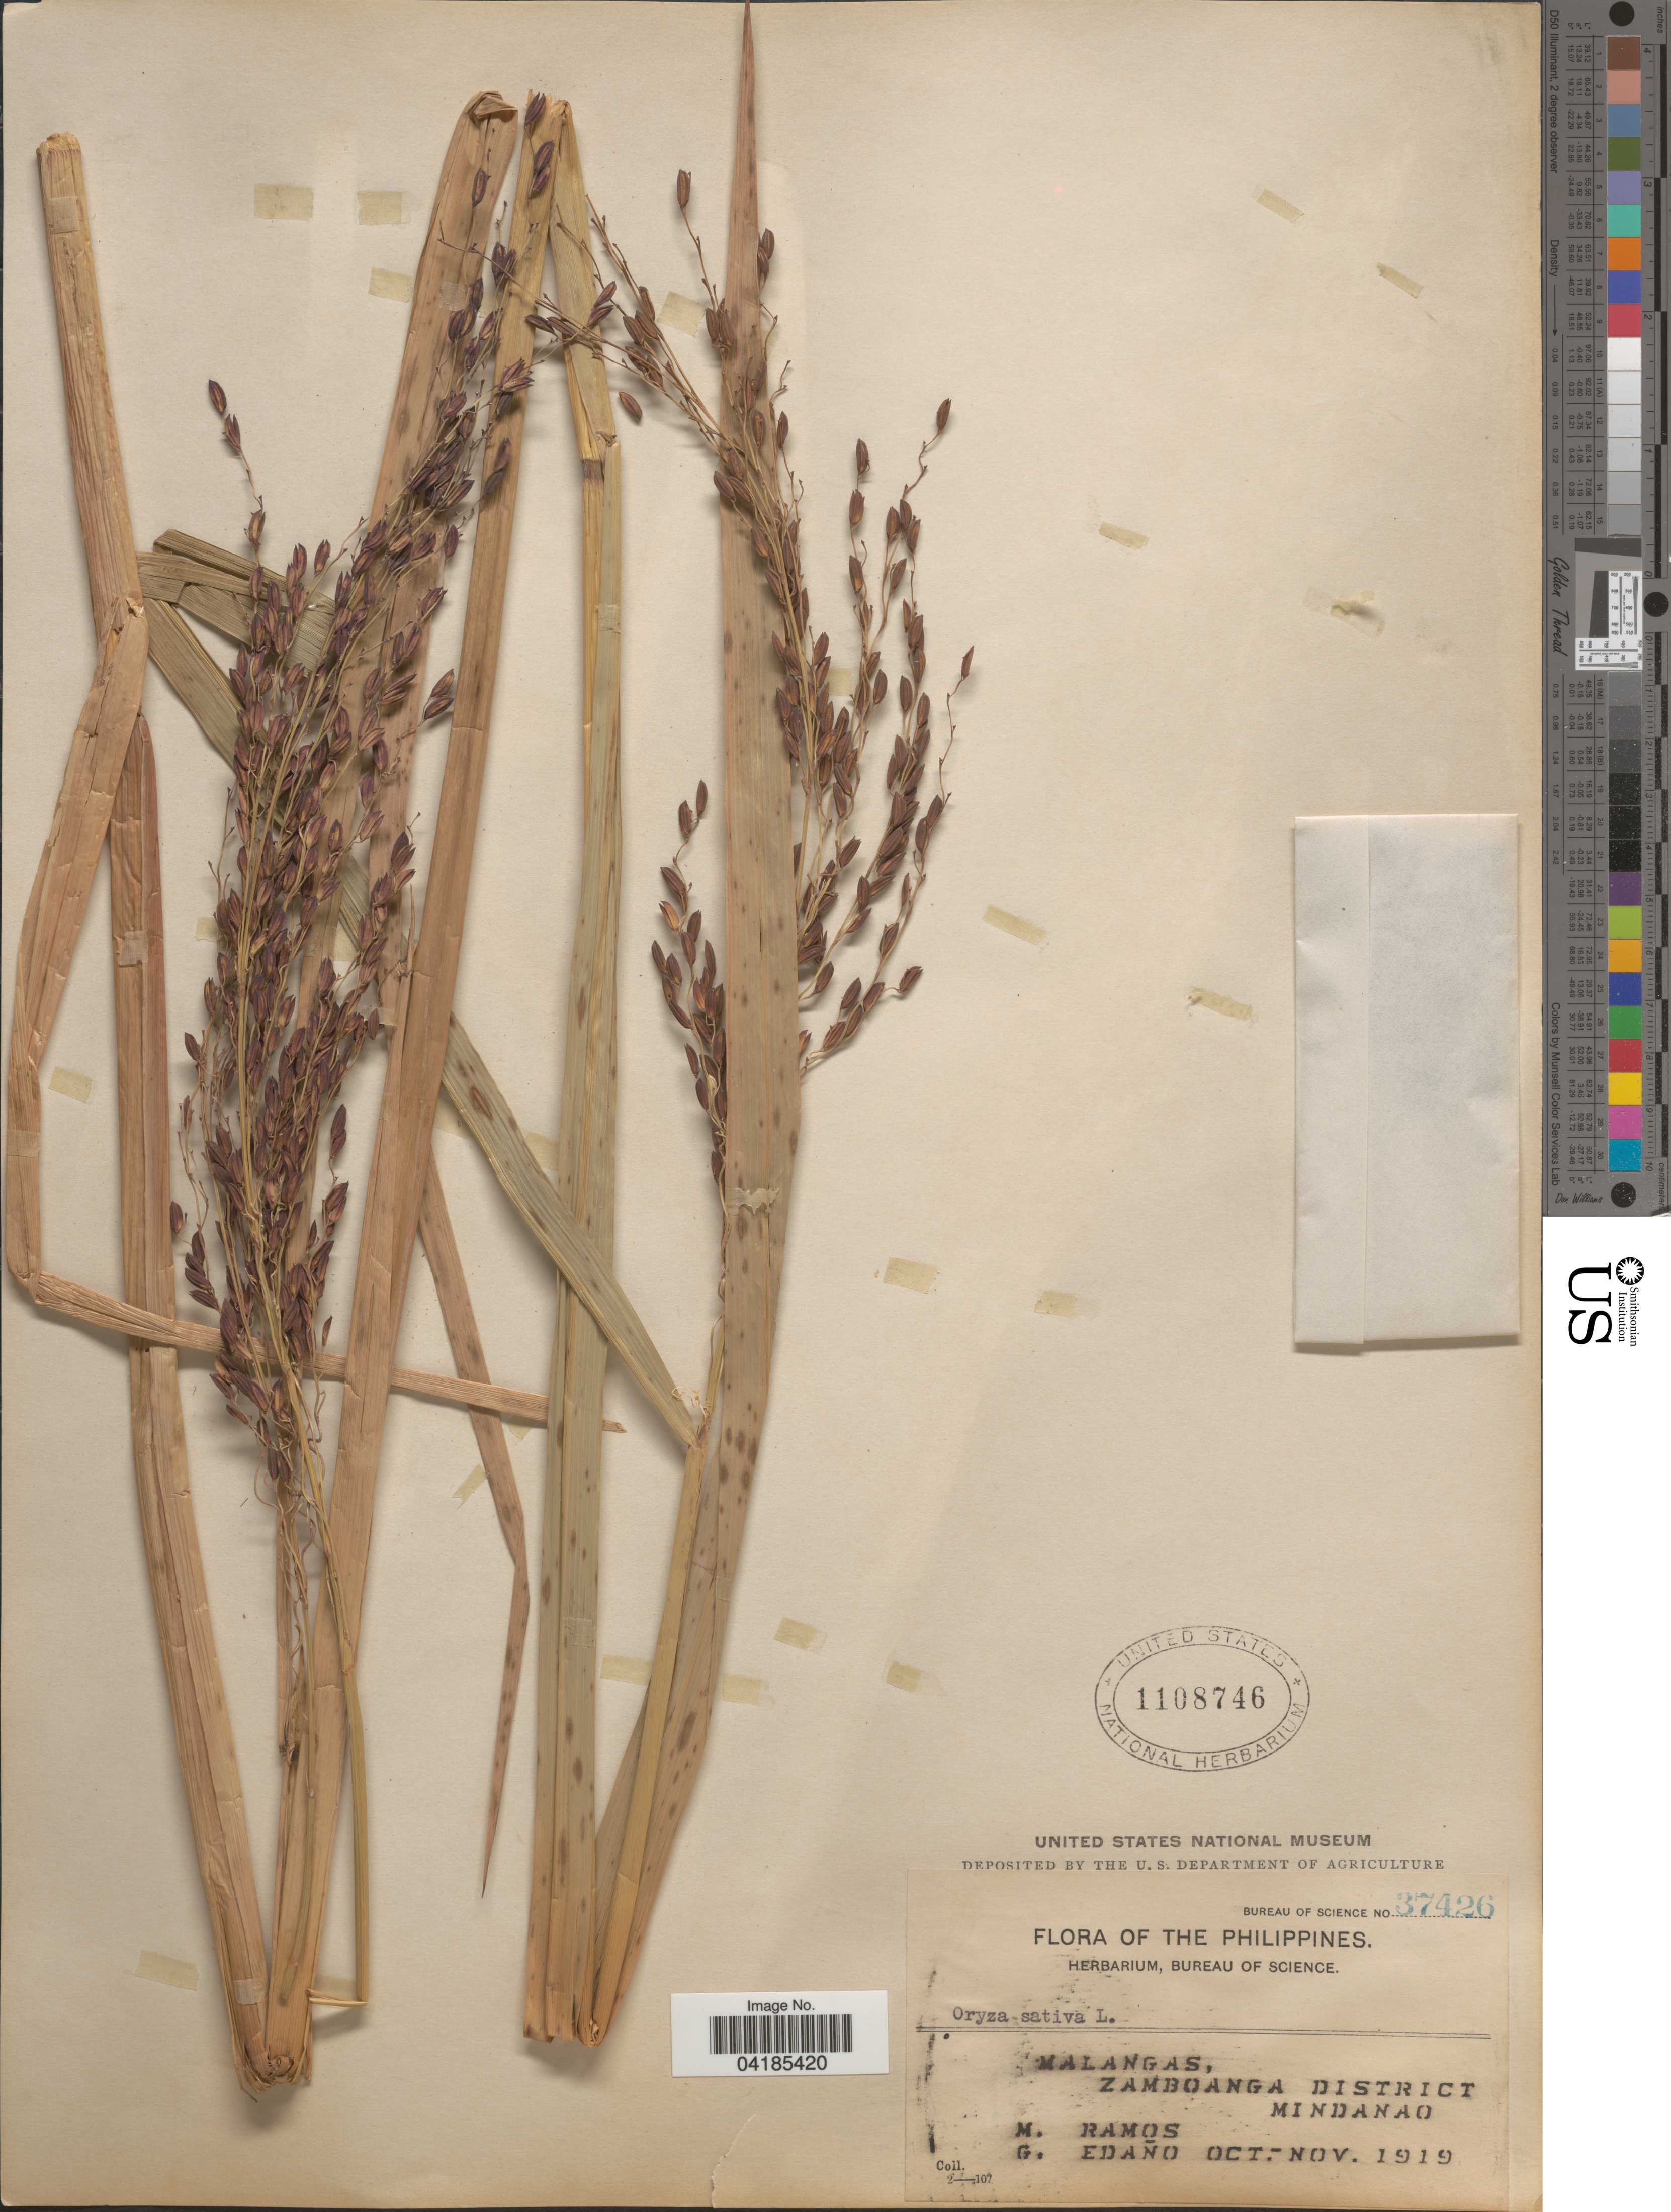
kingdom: Plantae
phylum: Tracheophyta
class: Liliopsida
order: Poales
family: Poaceae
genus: Oryza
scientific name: Oryza sativa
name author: L.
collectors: M. Ramos & G. Edaño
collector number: Bureau of Science 37426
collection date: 1919-10/1919-11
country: Philippines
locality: Malangas, Zamboanga District. Mindanao.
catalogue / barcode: US 1108746